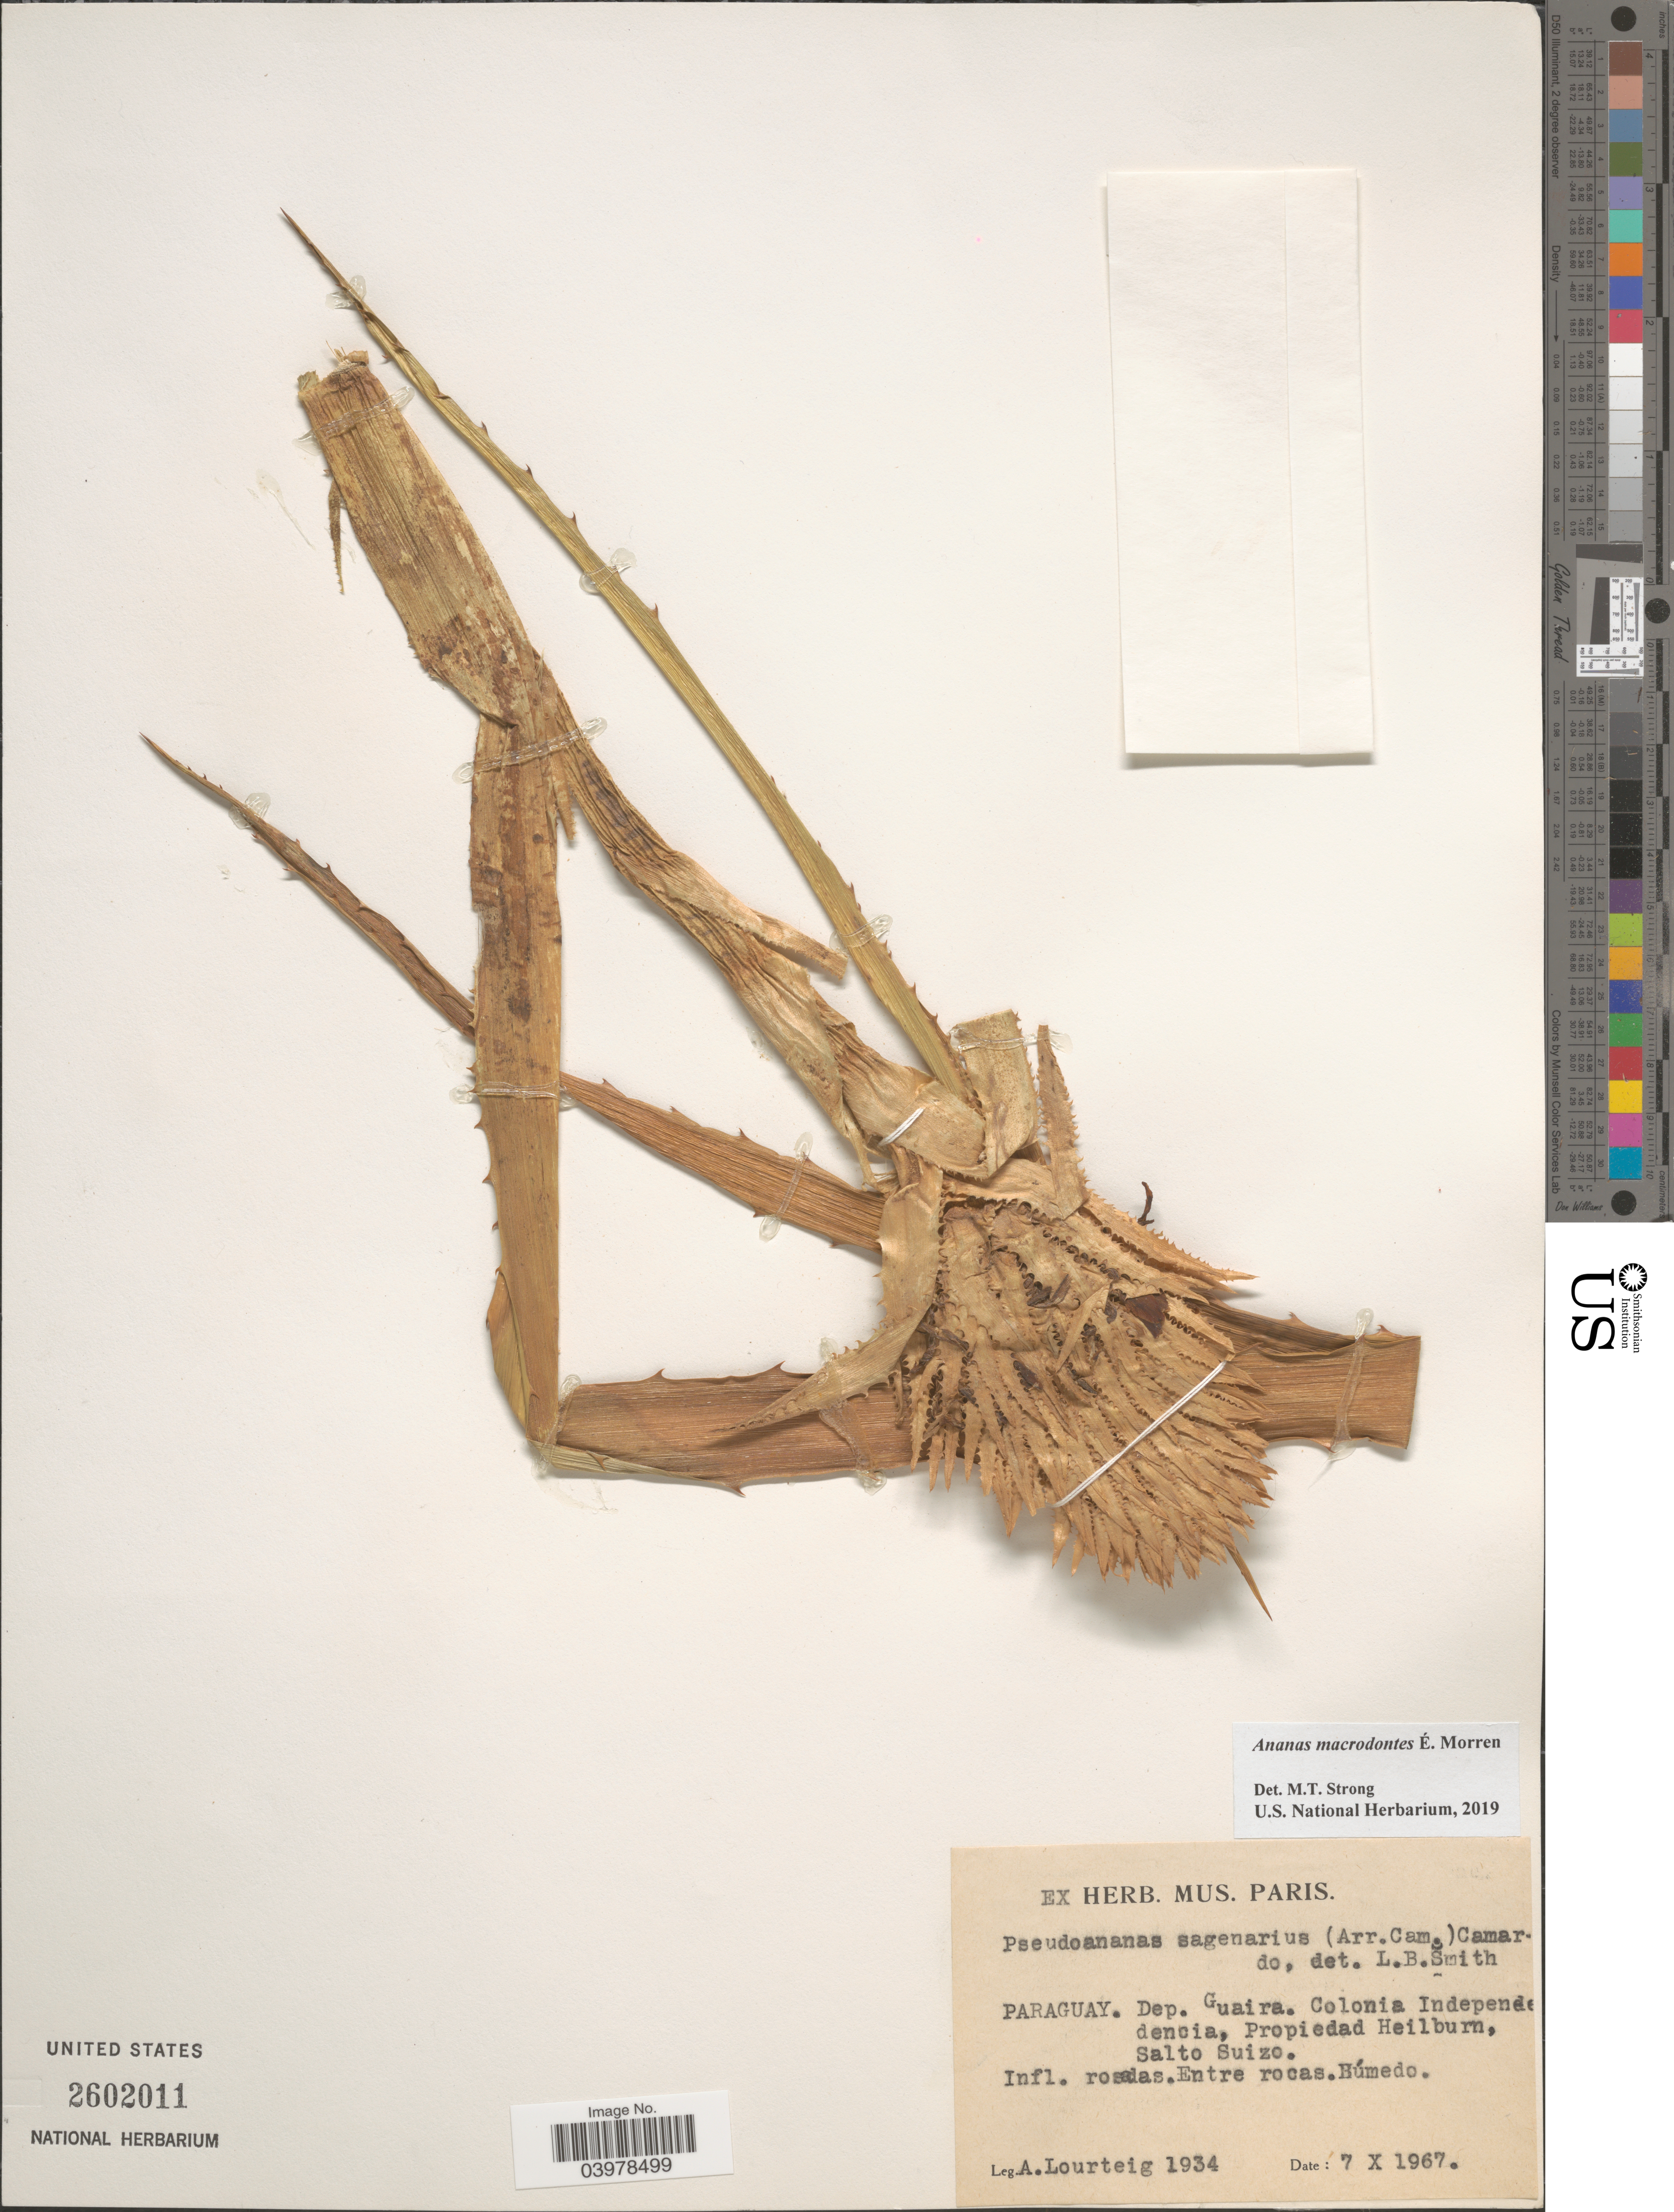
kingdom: Plantae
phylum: Tracheophyta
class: Liliopsida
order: Poales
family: Bromeliaceae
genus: Ananas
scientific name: Ananas macrodontes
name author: É. Morren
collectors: A. Lourteig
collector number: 1934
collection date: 1967-10-07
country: Paraguay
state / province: Guaira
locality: Dep. Guaira. Colonia Independencia, Propiedad Heilburn, Salto Suizo.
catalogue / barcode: US 2602011